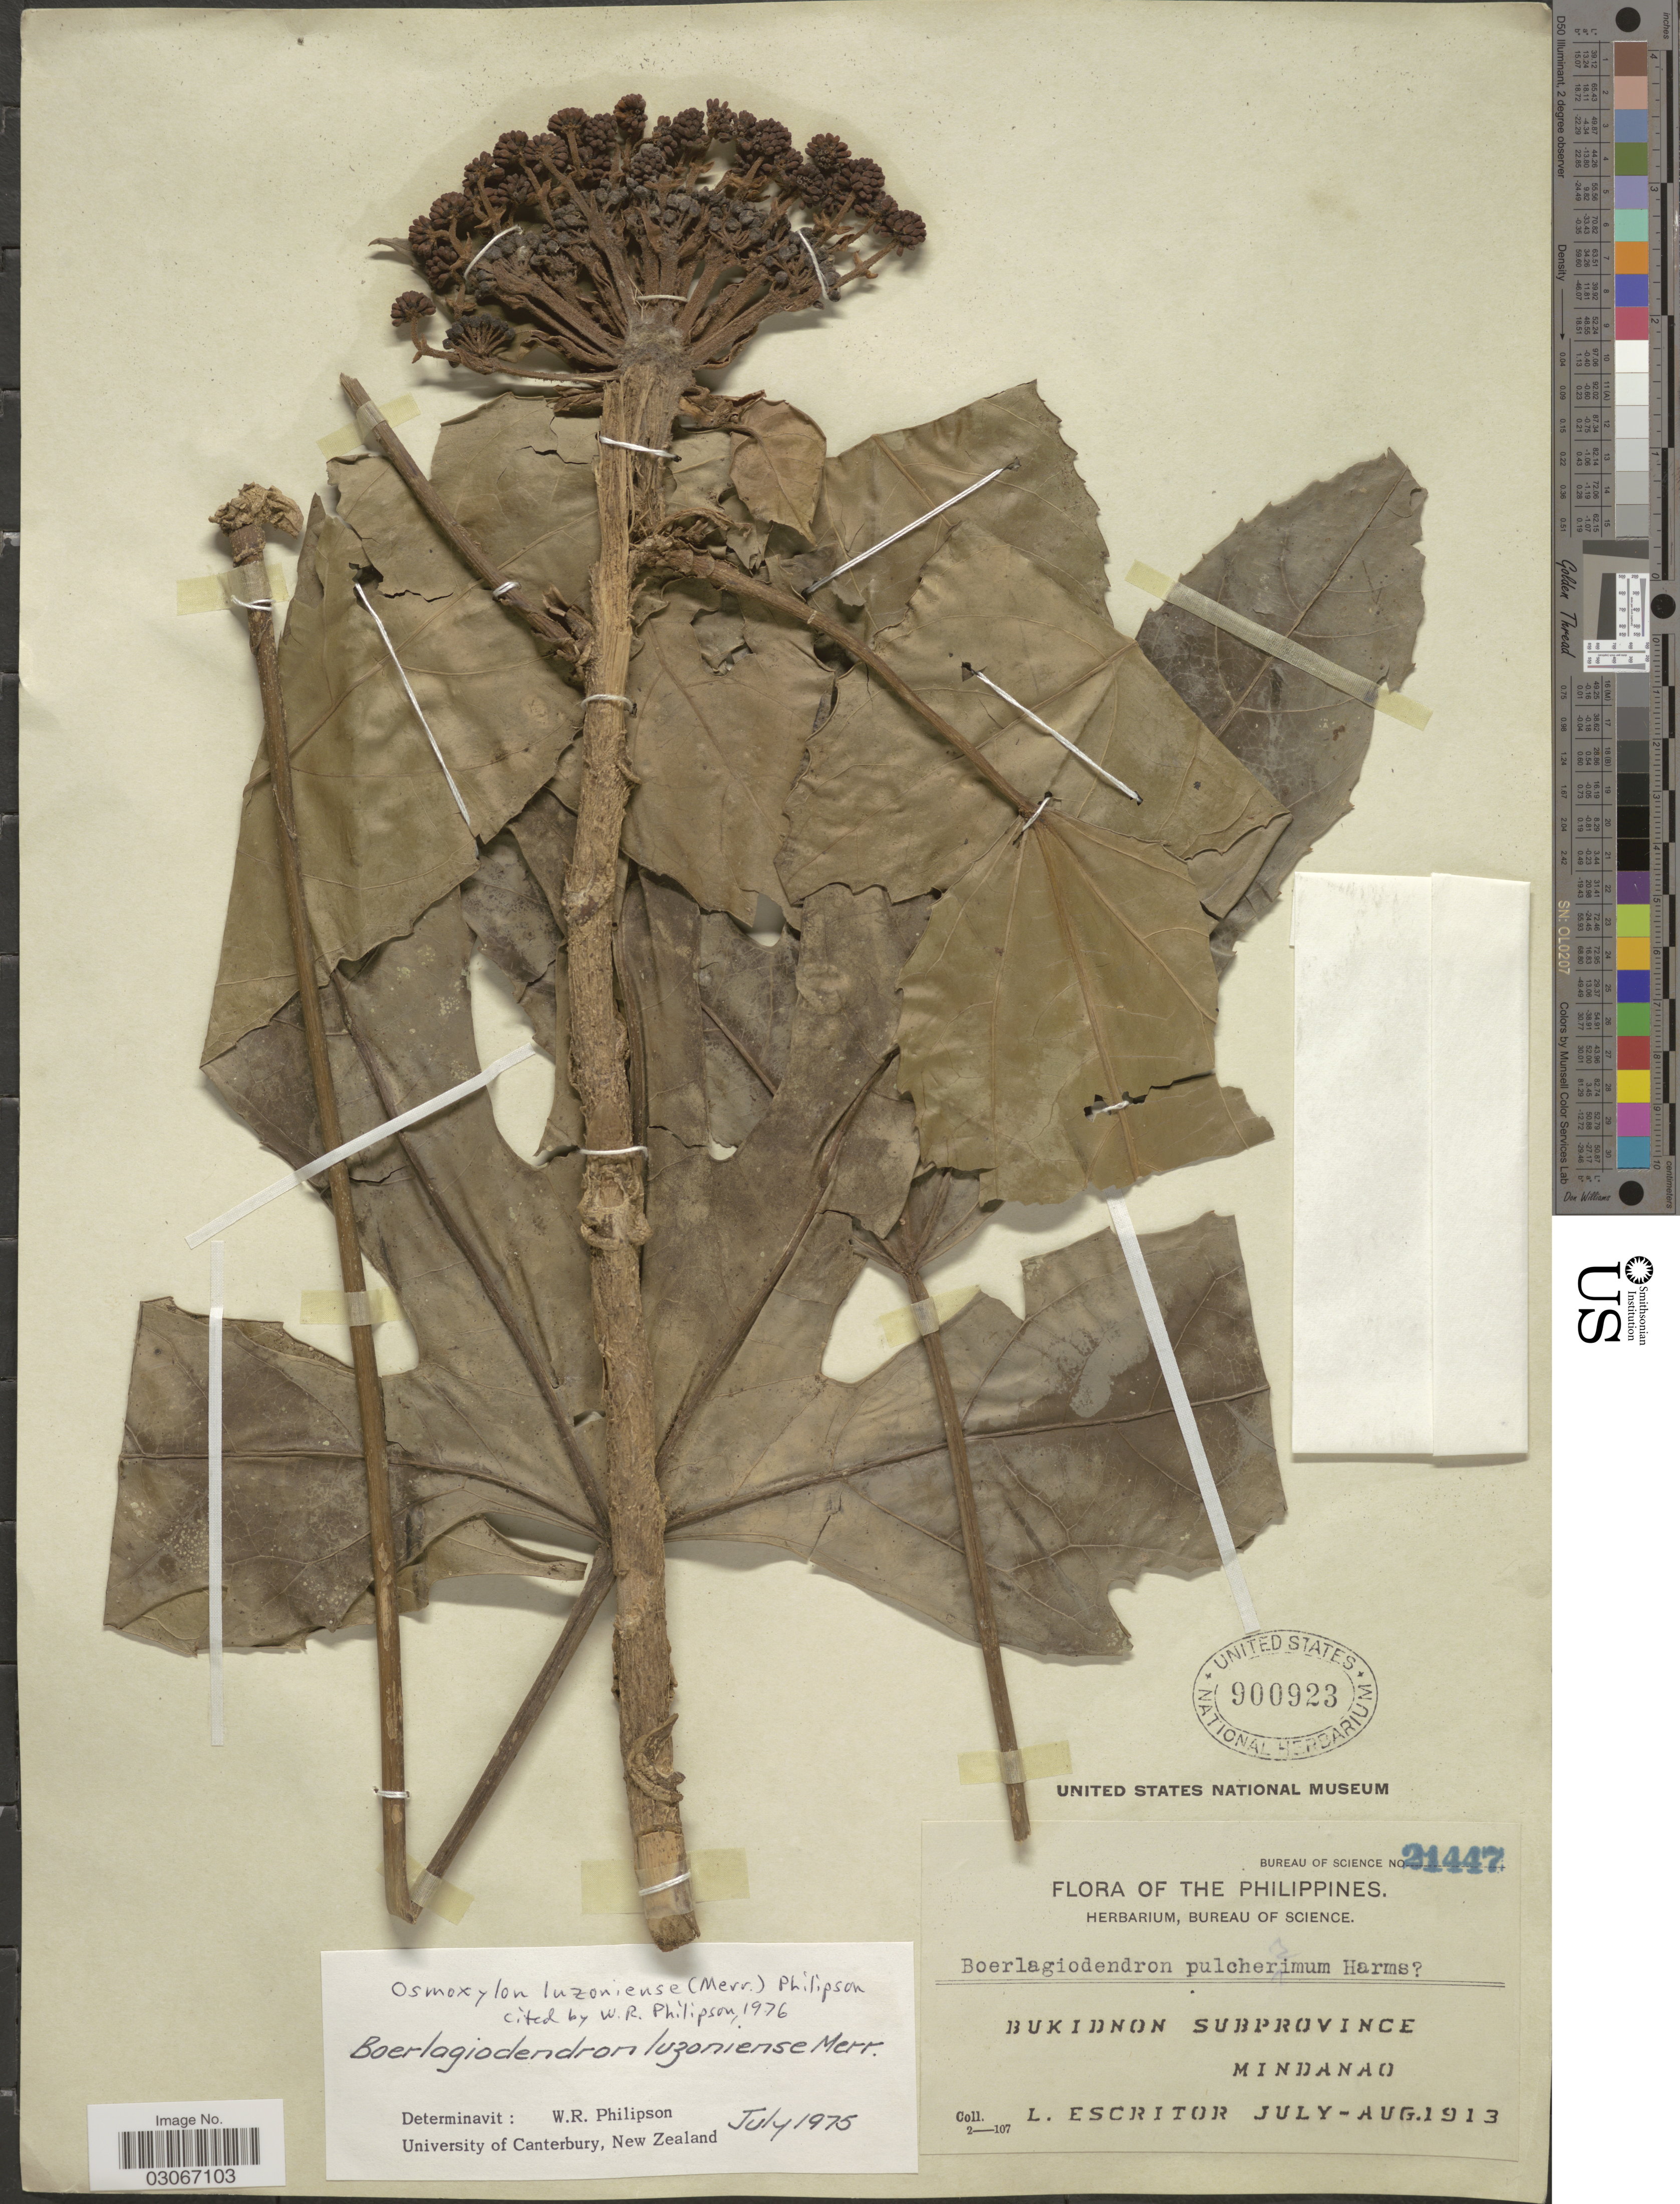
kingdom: Plantae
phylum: Tracheophyta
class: Magnoliopsida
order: Apiales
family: Araliaceae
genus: Osmoxylon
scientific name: Osmoxylon luzoniense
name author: (Merr.) Philipson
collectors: L. Escritor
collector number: Bureau of Science 21447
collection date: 1913-07/1913-08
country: Philippines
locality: Bukidnon Subprovince. Mindanao.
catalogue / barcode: US 900923